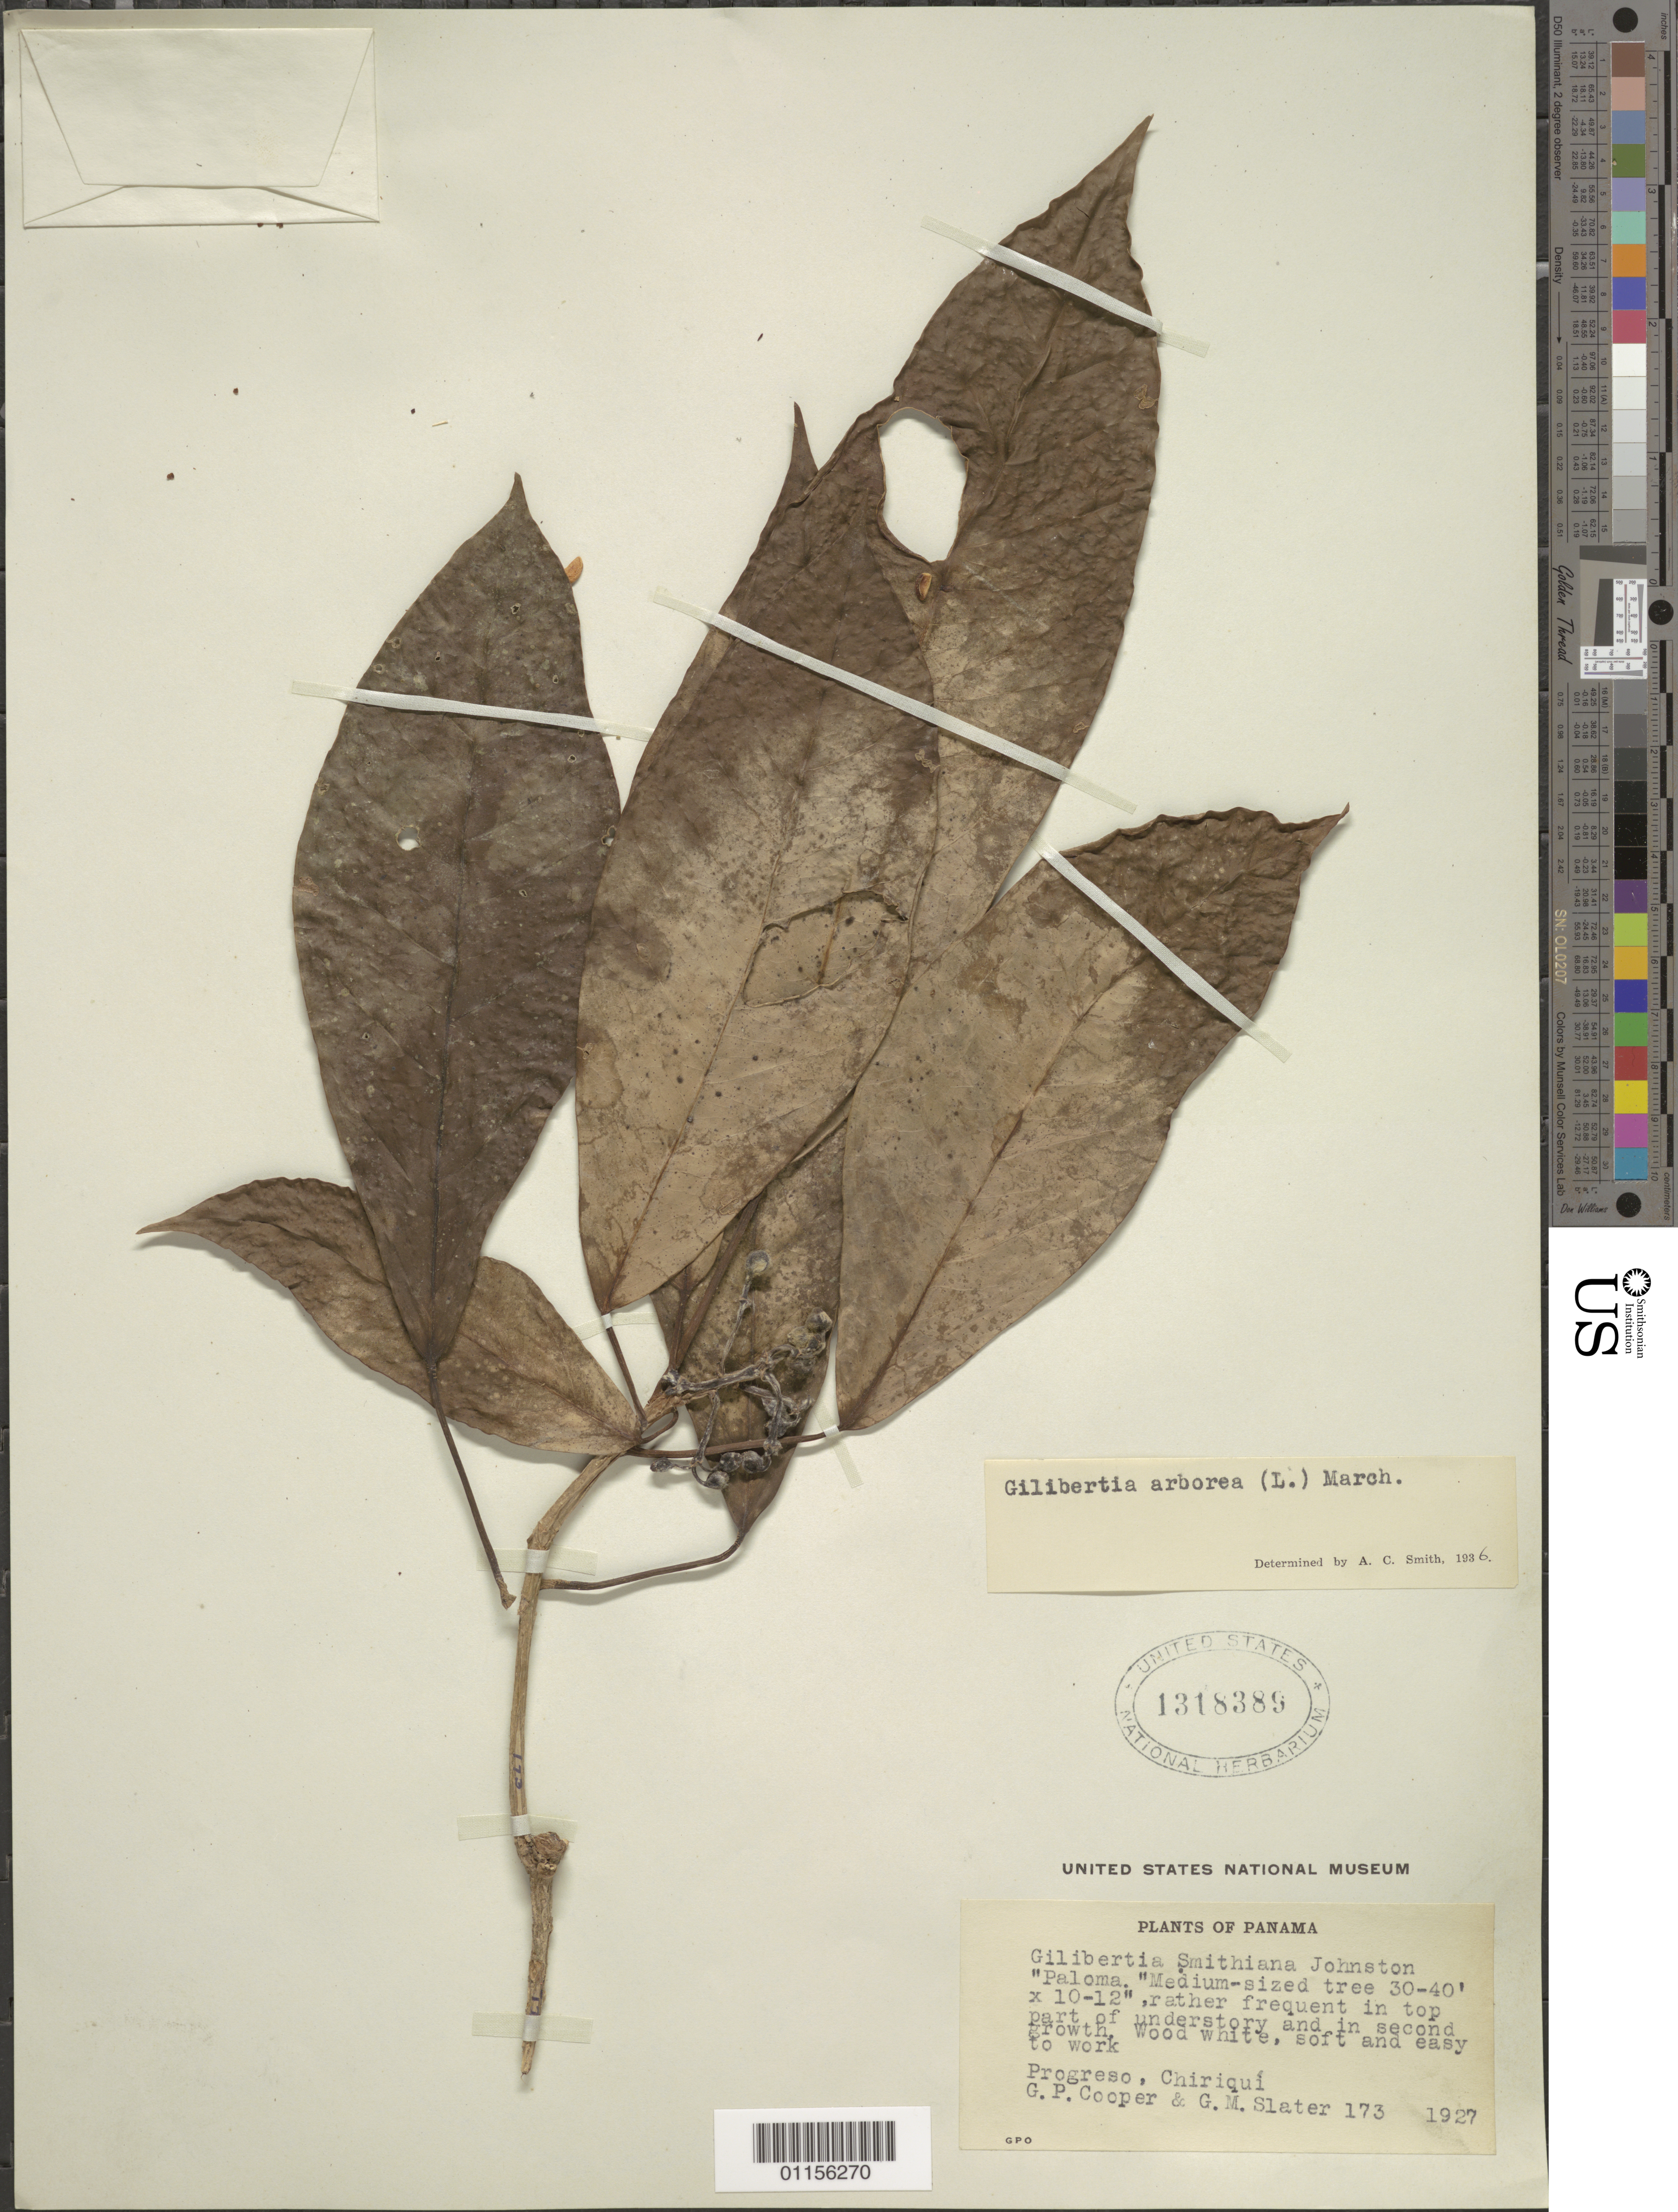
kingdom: Plantae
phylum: Tracheophyta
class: Magnoliopsida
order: Apiales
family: Araliaceae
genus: Dendropanax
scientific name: Dendropanax arboreus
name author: (L.) Decne. & Planch.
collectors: G. Cooper & G. Slater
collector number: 173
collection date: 1927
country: Panama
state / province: Chiriquí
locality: Progreso.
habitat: Medium sized tree, rather frequent in top part of understory and in second growth.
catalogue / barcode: US 1318389